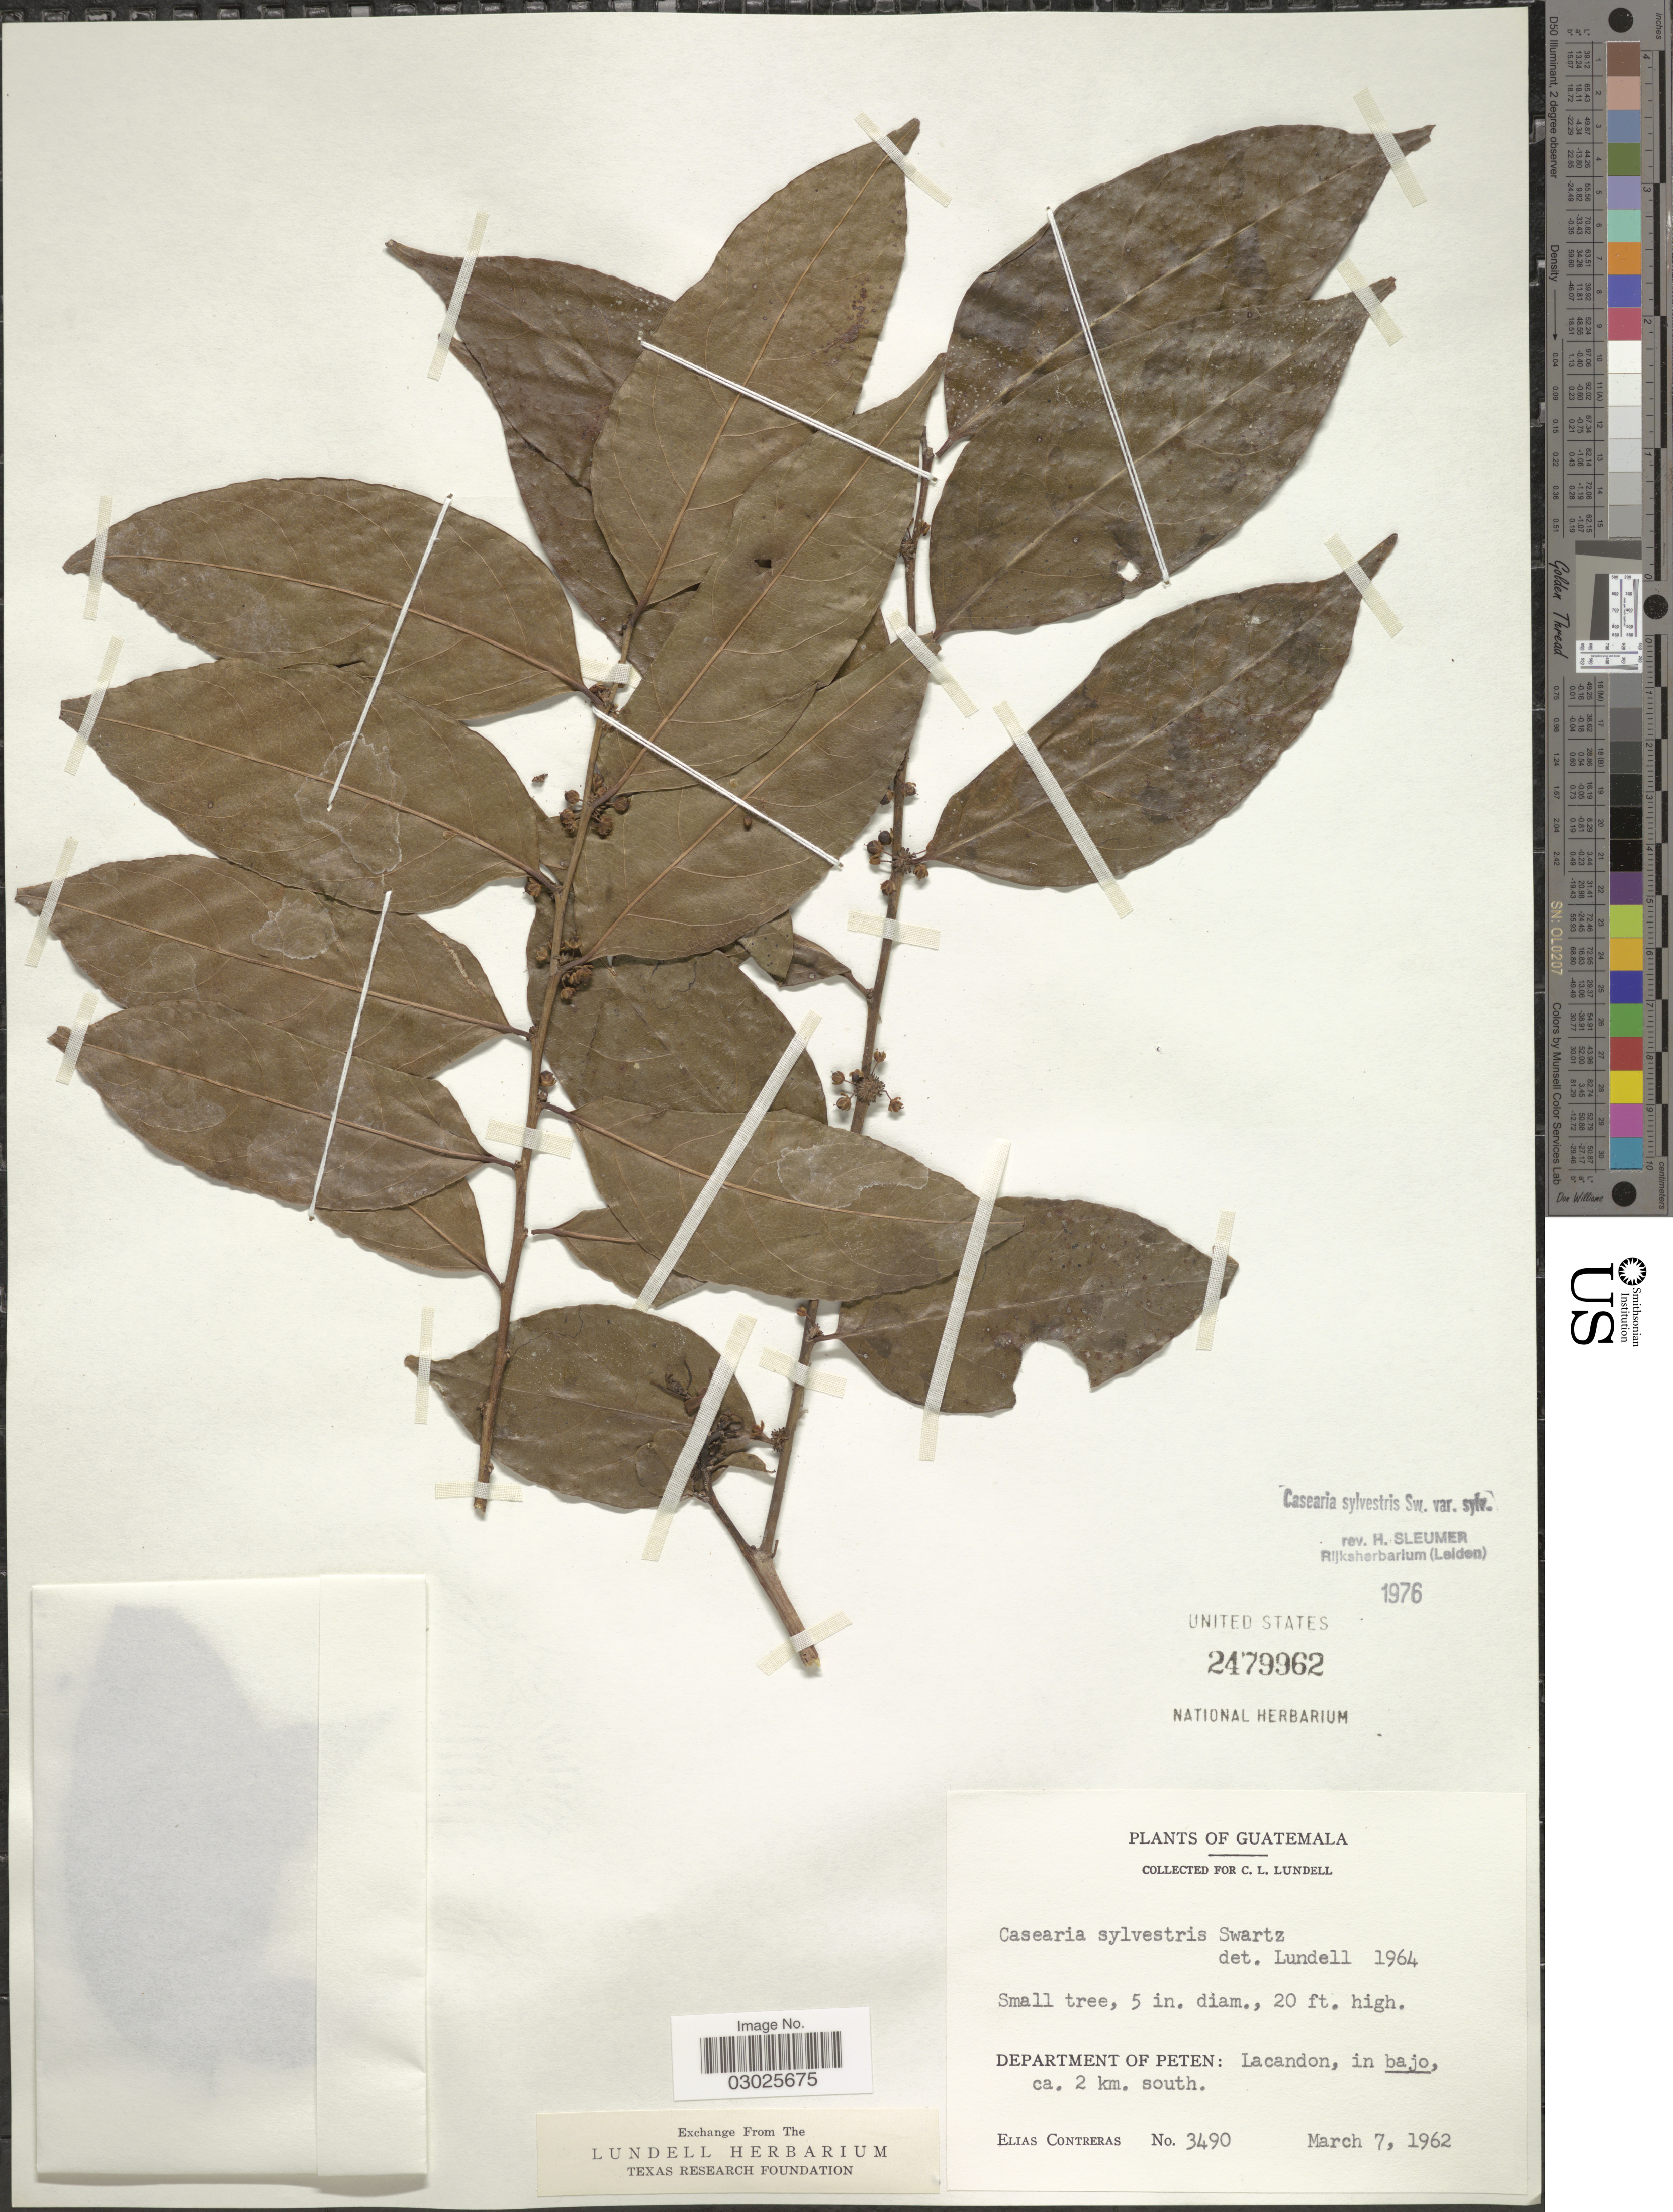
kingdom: Plantae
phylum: Tracheophyta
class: Magnoliopsida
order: Malpighiales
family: Salicaceae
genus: Casearia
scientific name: Casearia sylvestris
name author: Sw.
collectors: E. Contreras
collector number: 3490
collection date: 1962-03-07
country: Guatemala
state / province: El Petén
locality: Department of Peten: Lacandon, in bajo, ca. 2 km. south.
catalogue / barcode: US 2479962